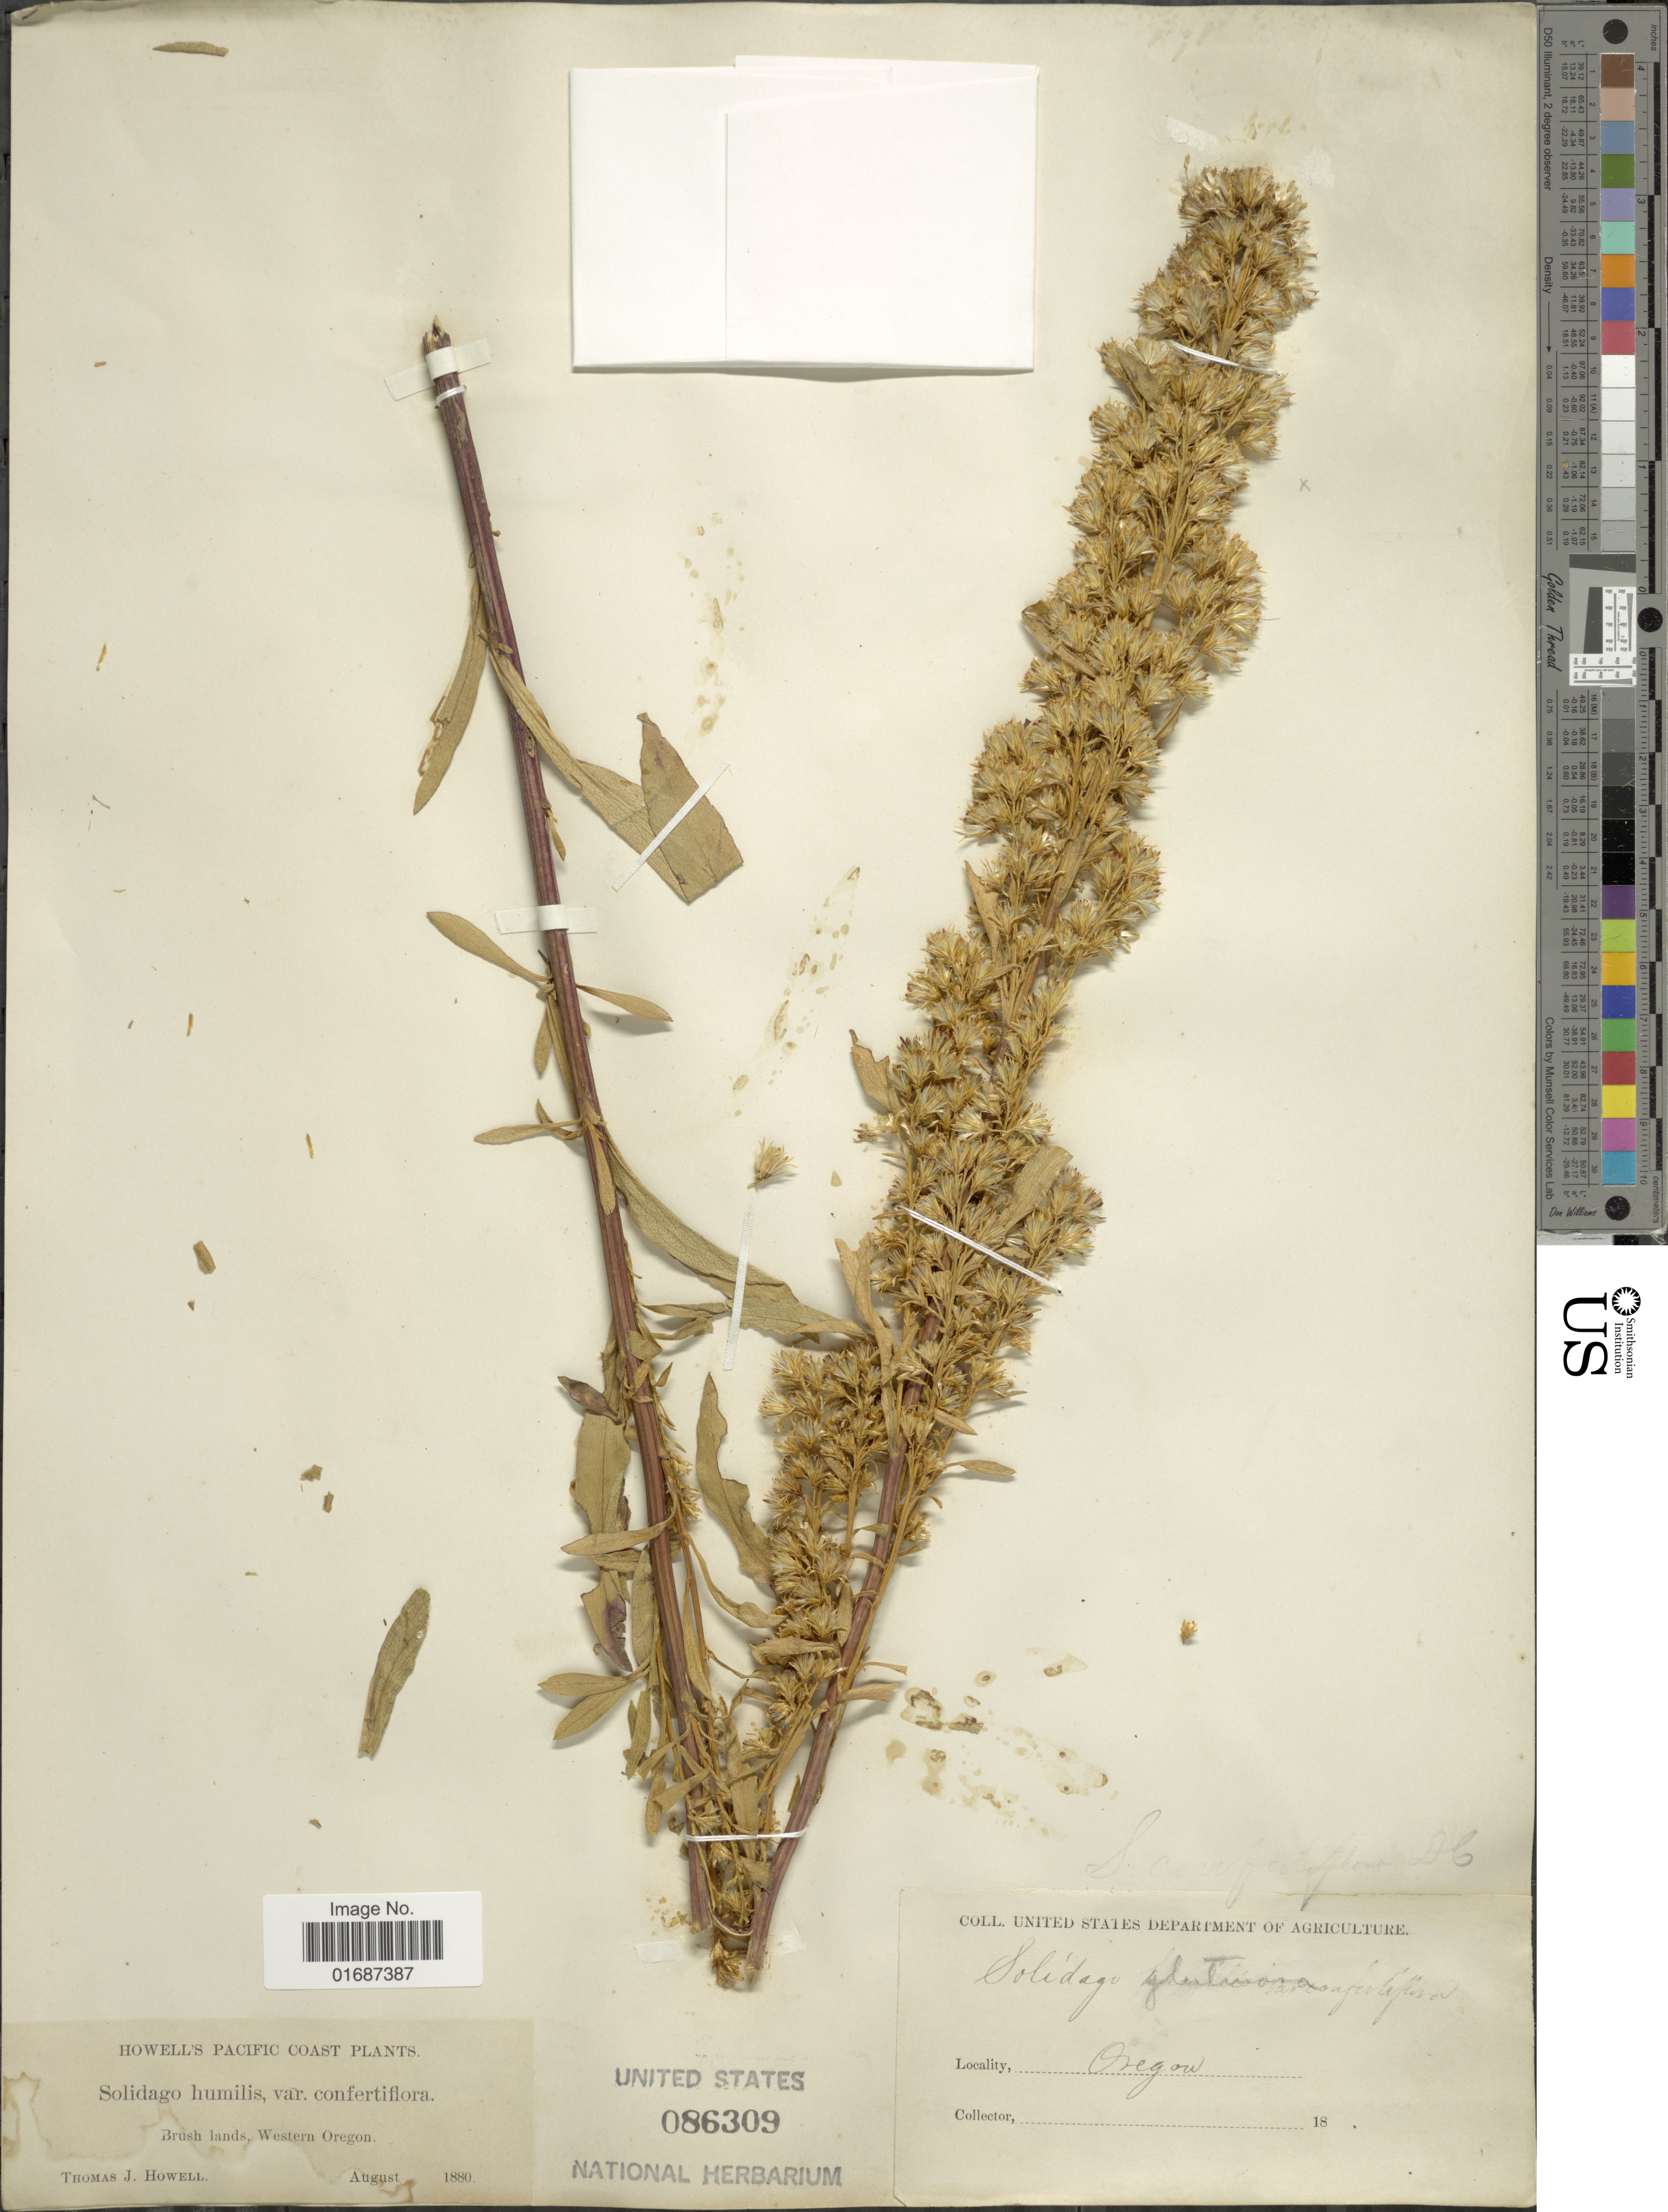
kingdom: Plantae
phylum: Tracheophyta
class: Magnoliopsida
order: Asterales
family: Asteraceae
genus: Solidago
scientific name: Solidago glutinosa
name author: Nutt.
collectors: T. J. Howell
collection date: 1880-08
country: United States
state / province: Oregon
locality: Brush Lands, Western Oregon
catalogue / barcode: US 86309